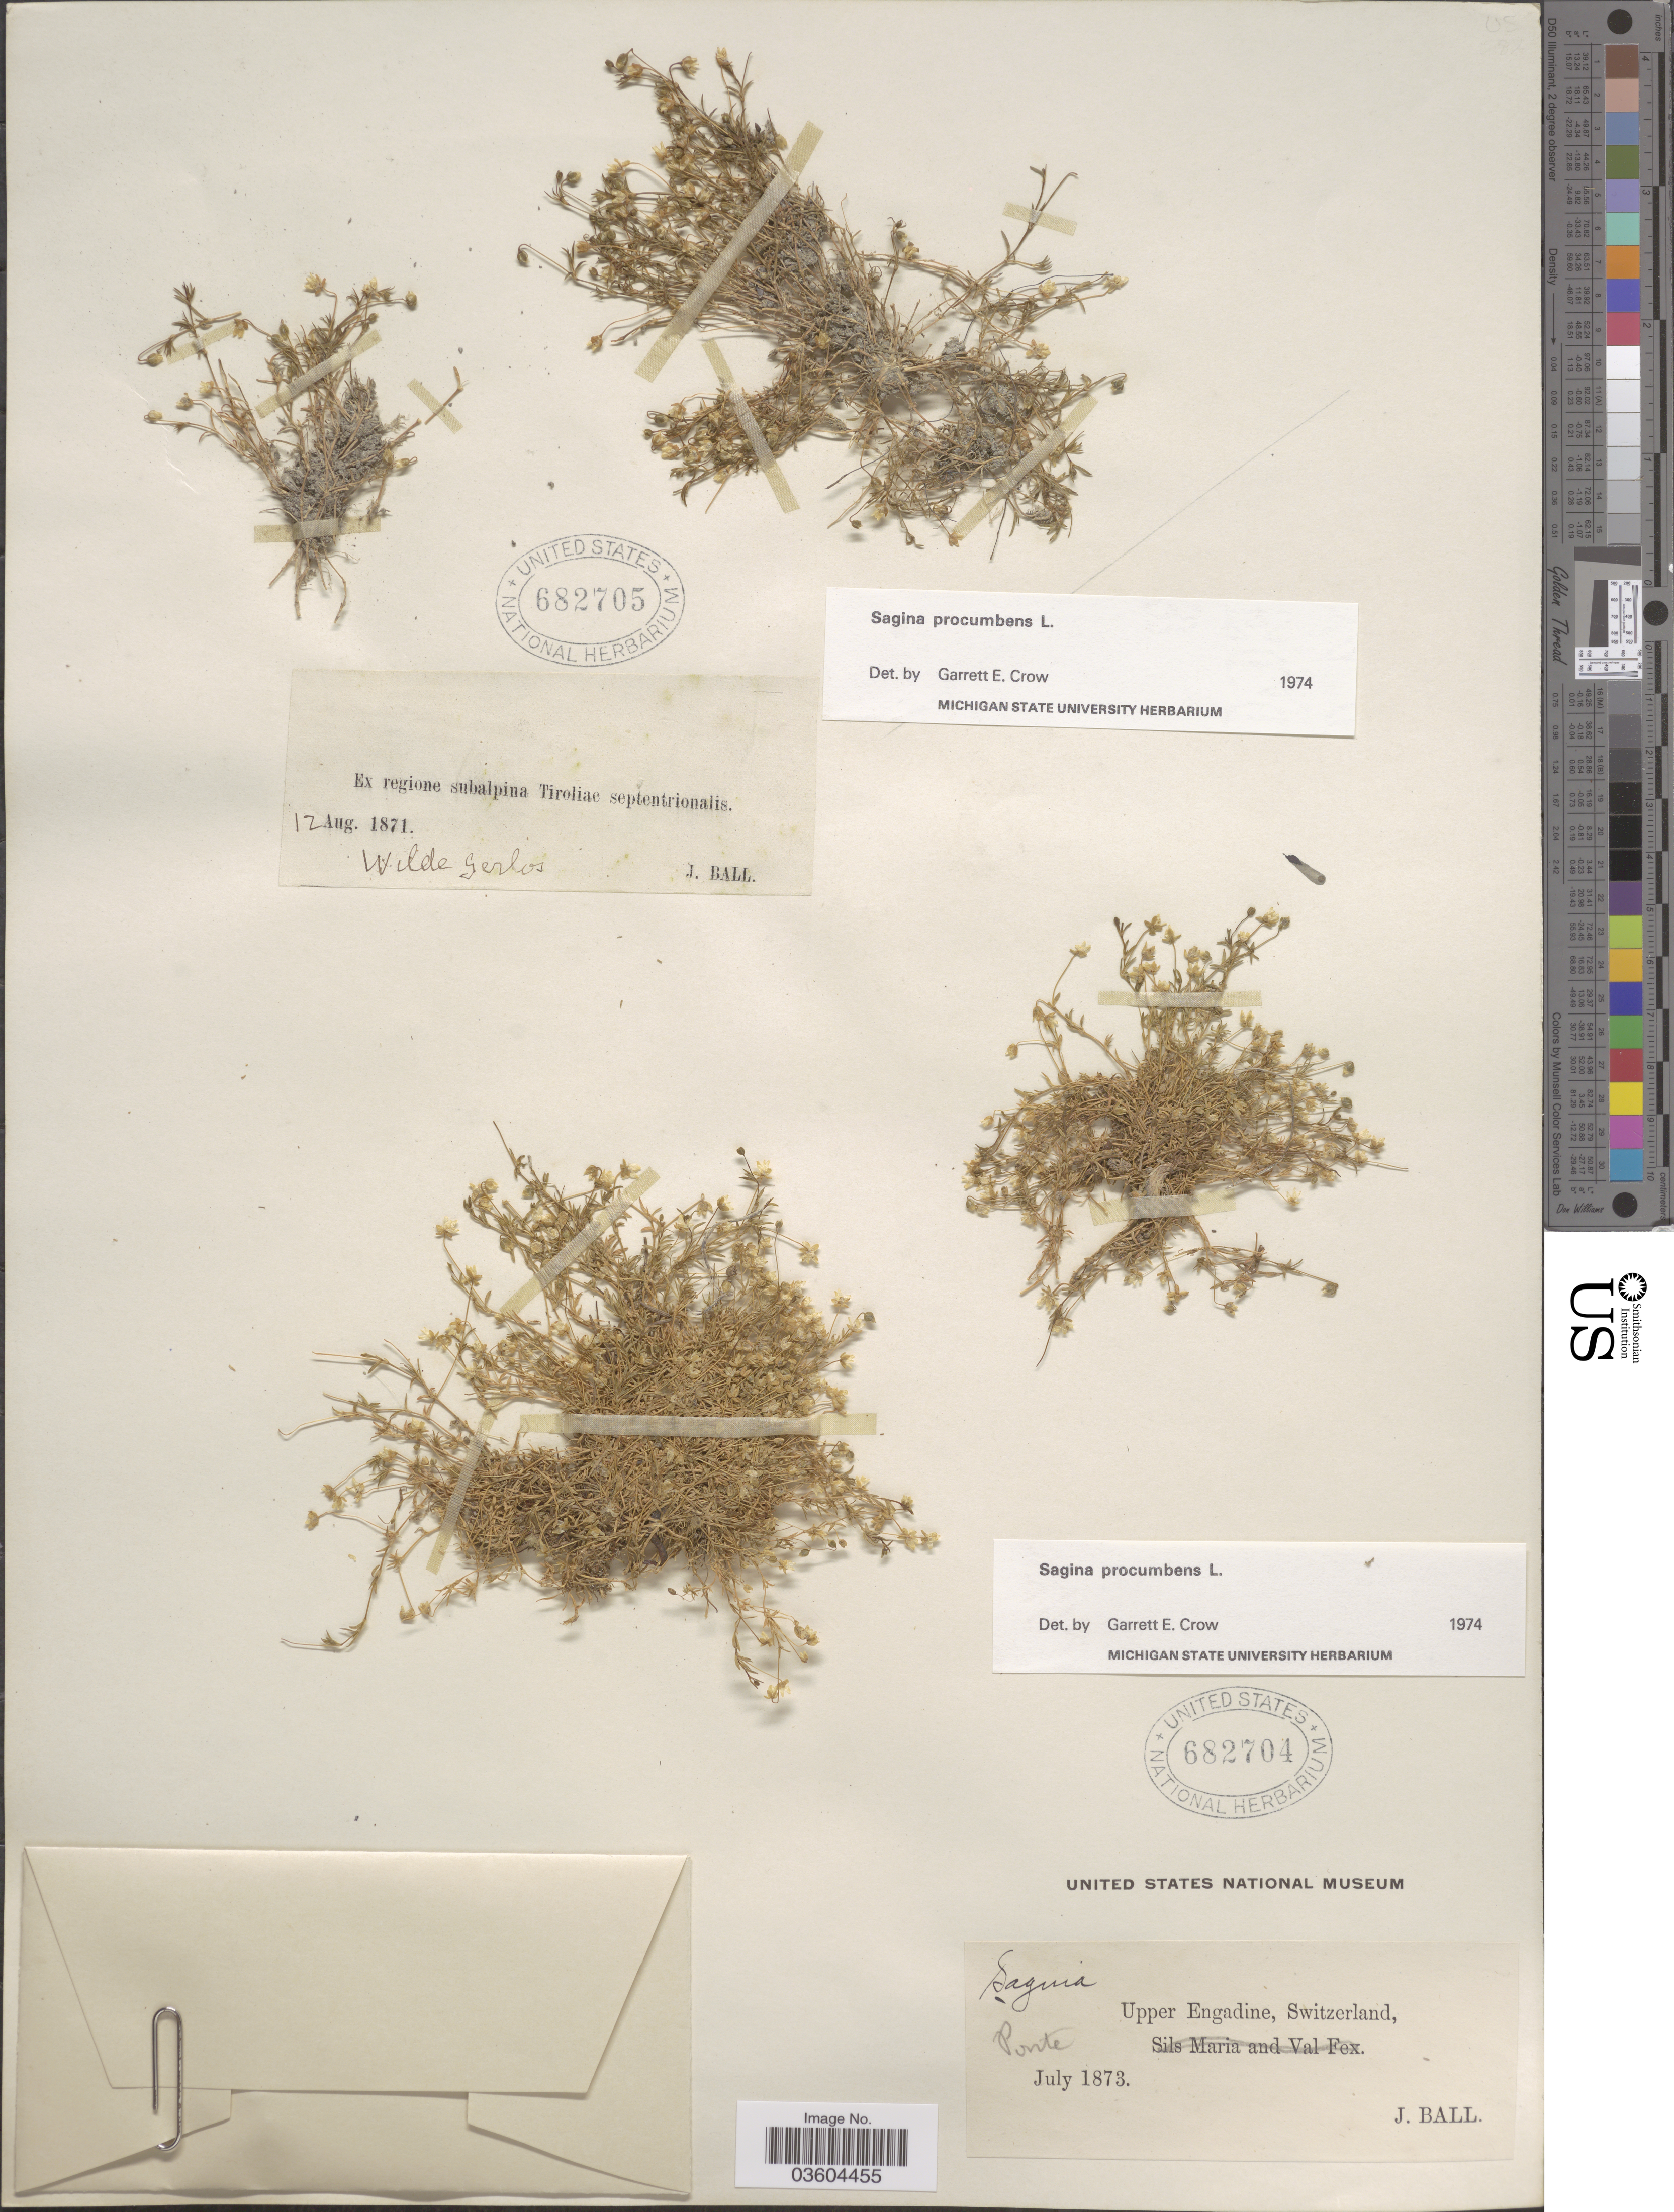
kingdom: Plantae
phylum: Tracheophyta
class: Magnoliopsida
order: Caryophyllales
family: Caryophyllaceae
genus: Sagina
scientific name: Sagina procumbens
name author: L.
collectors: J. Ball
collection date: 1873-07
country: Switzerland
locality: Upper Engadine. Ponte.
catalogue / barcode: US 682704